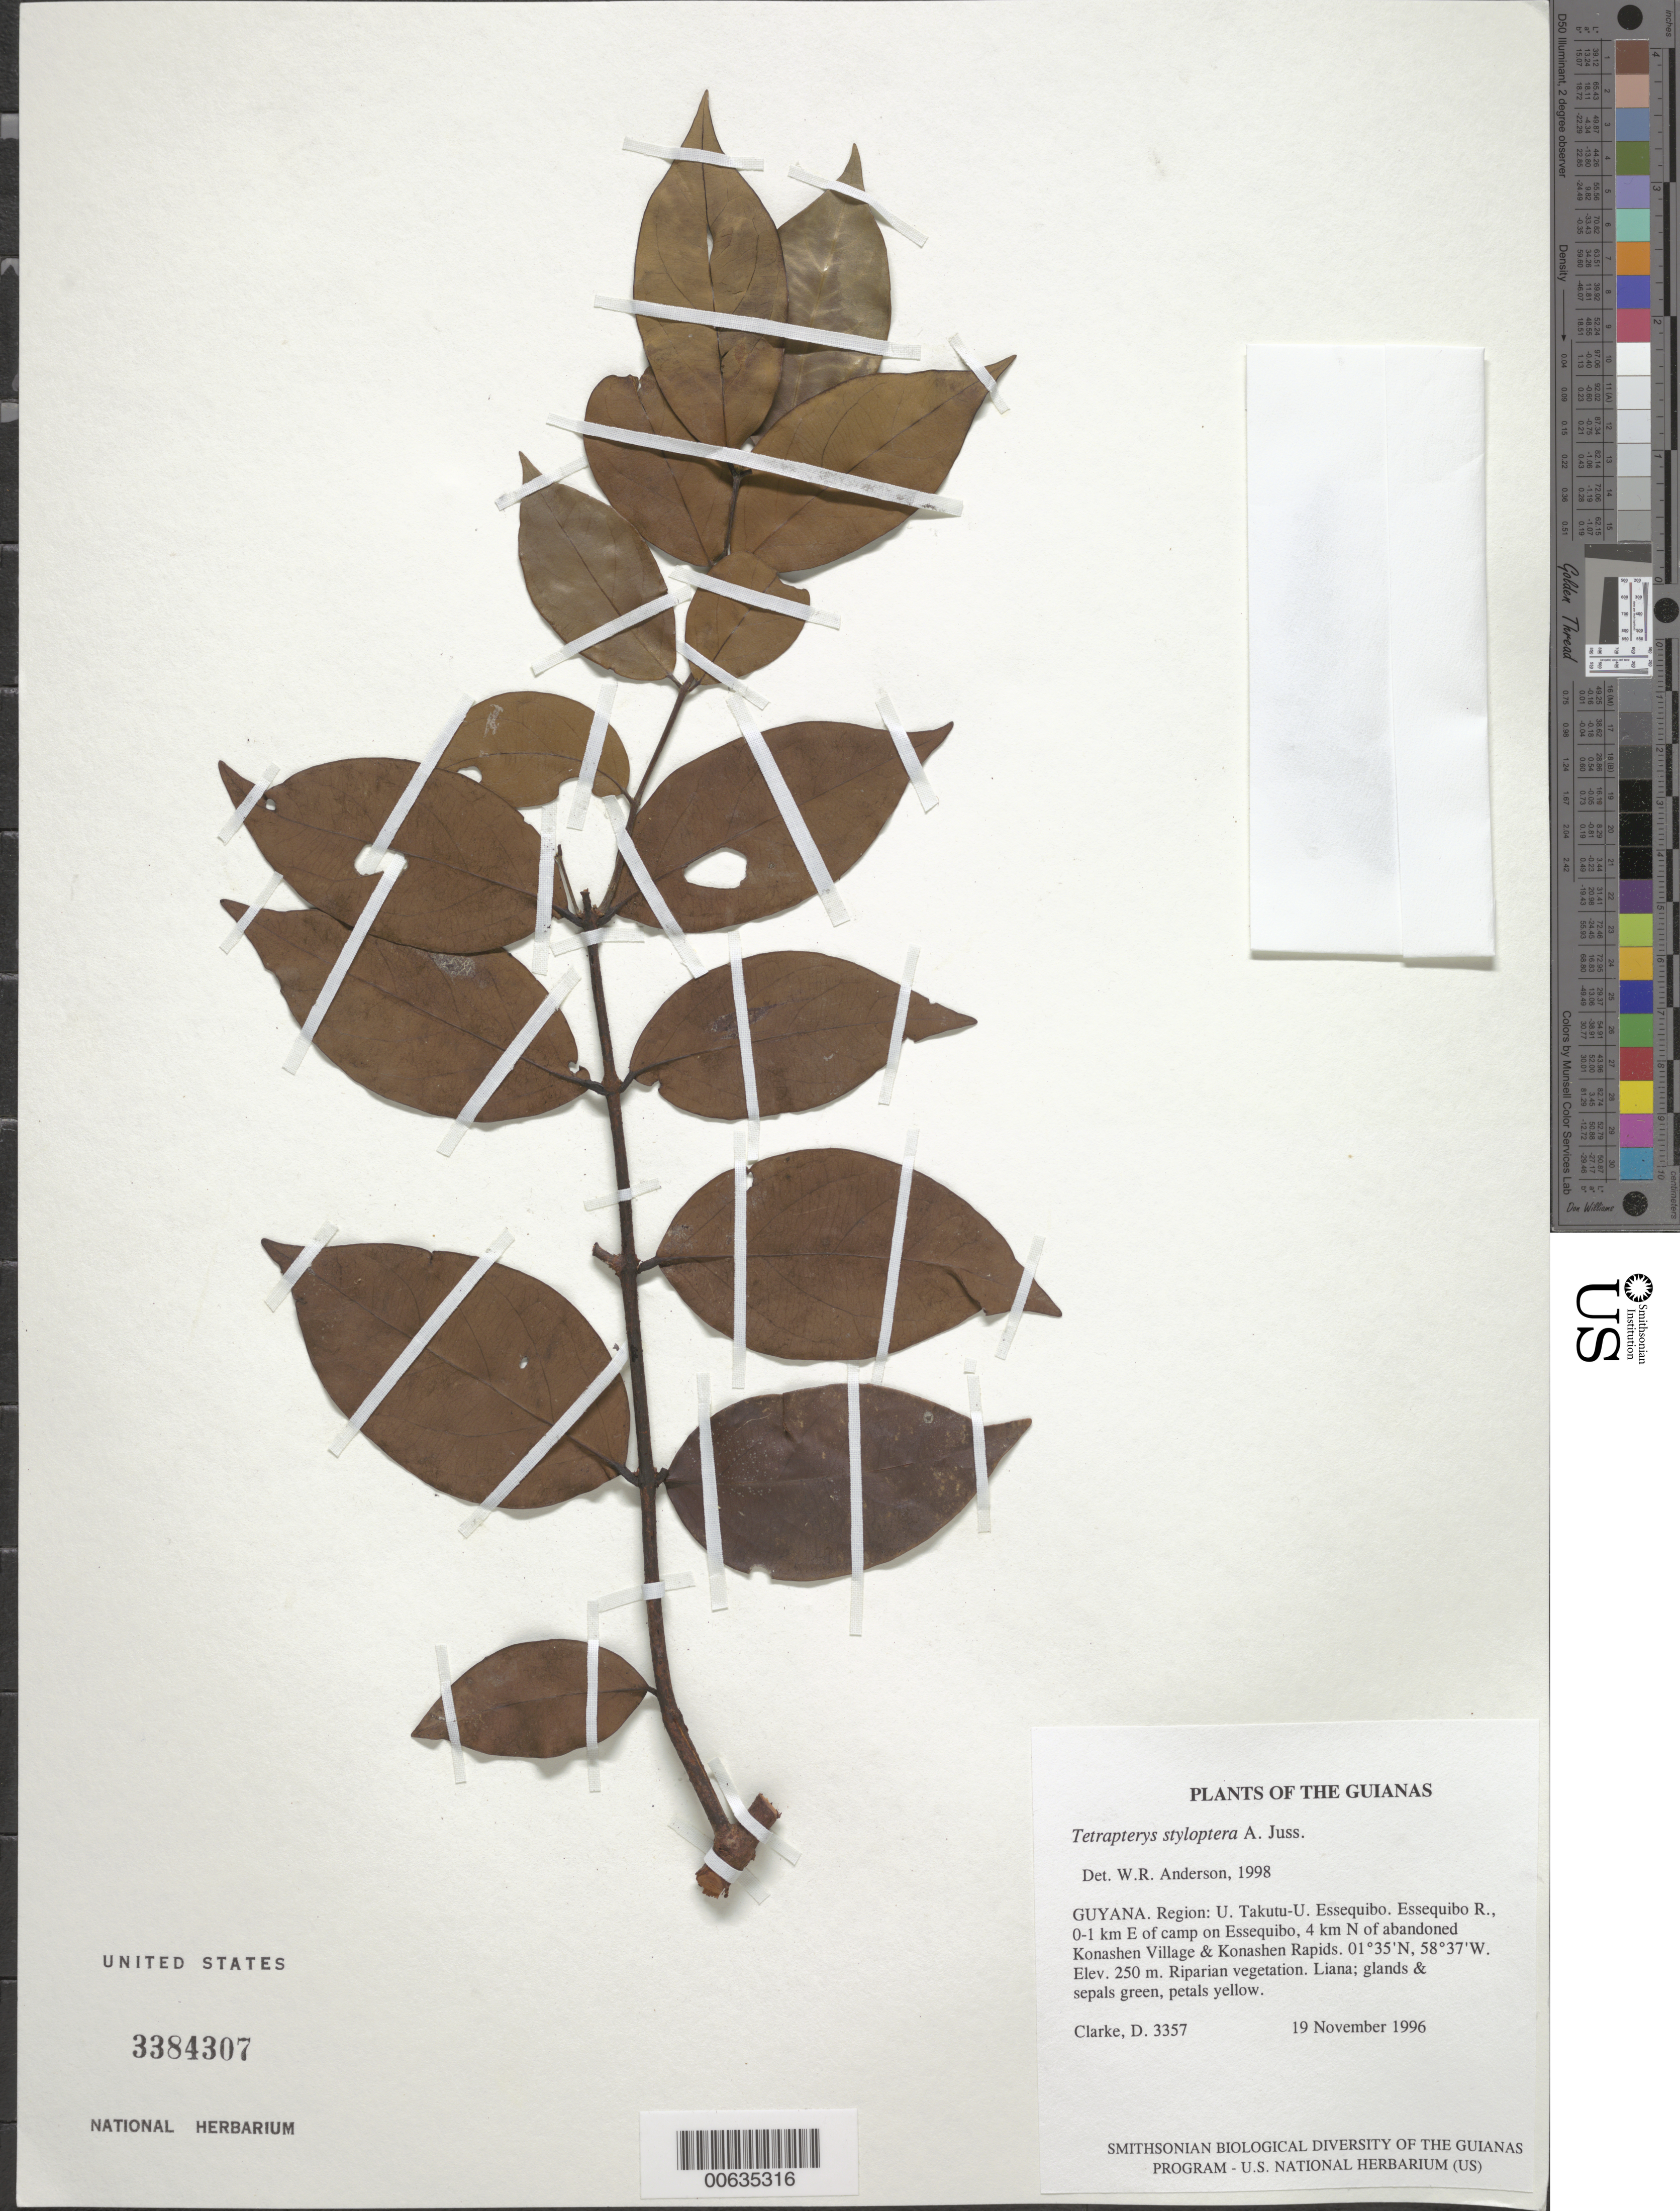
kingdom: Plantae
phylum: Tracheophyta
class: Magnoliopsida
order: Malpighiales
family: Malpighiaceae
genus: Glicophyllum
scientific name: Glicophyllum stylopterum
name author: (A. Juss.) R.F. Almeida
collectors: H. D. Clarke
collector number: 3357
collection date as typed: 19 November 1996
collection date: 1996-11-19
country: Guyana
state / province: U. Takutu-U. Essequibo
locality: Essequibo R., 0-1 km E of camp on Essequibo, 4 km N of abandoned Konashen Village & Konashen Rapids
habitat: Riparian vegetation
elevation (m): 250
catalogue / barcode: US 3384307